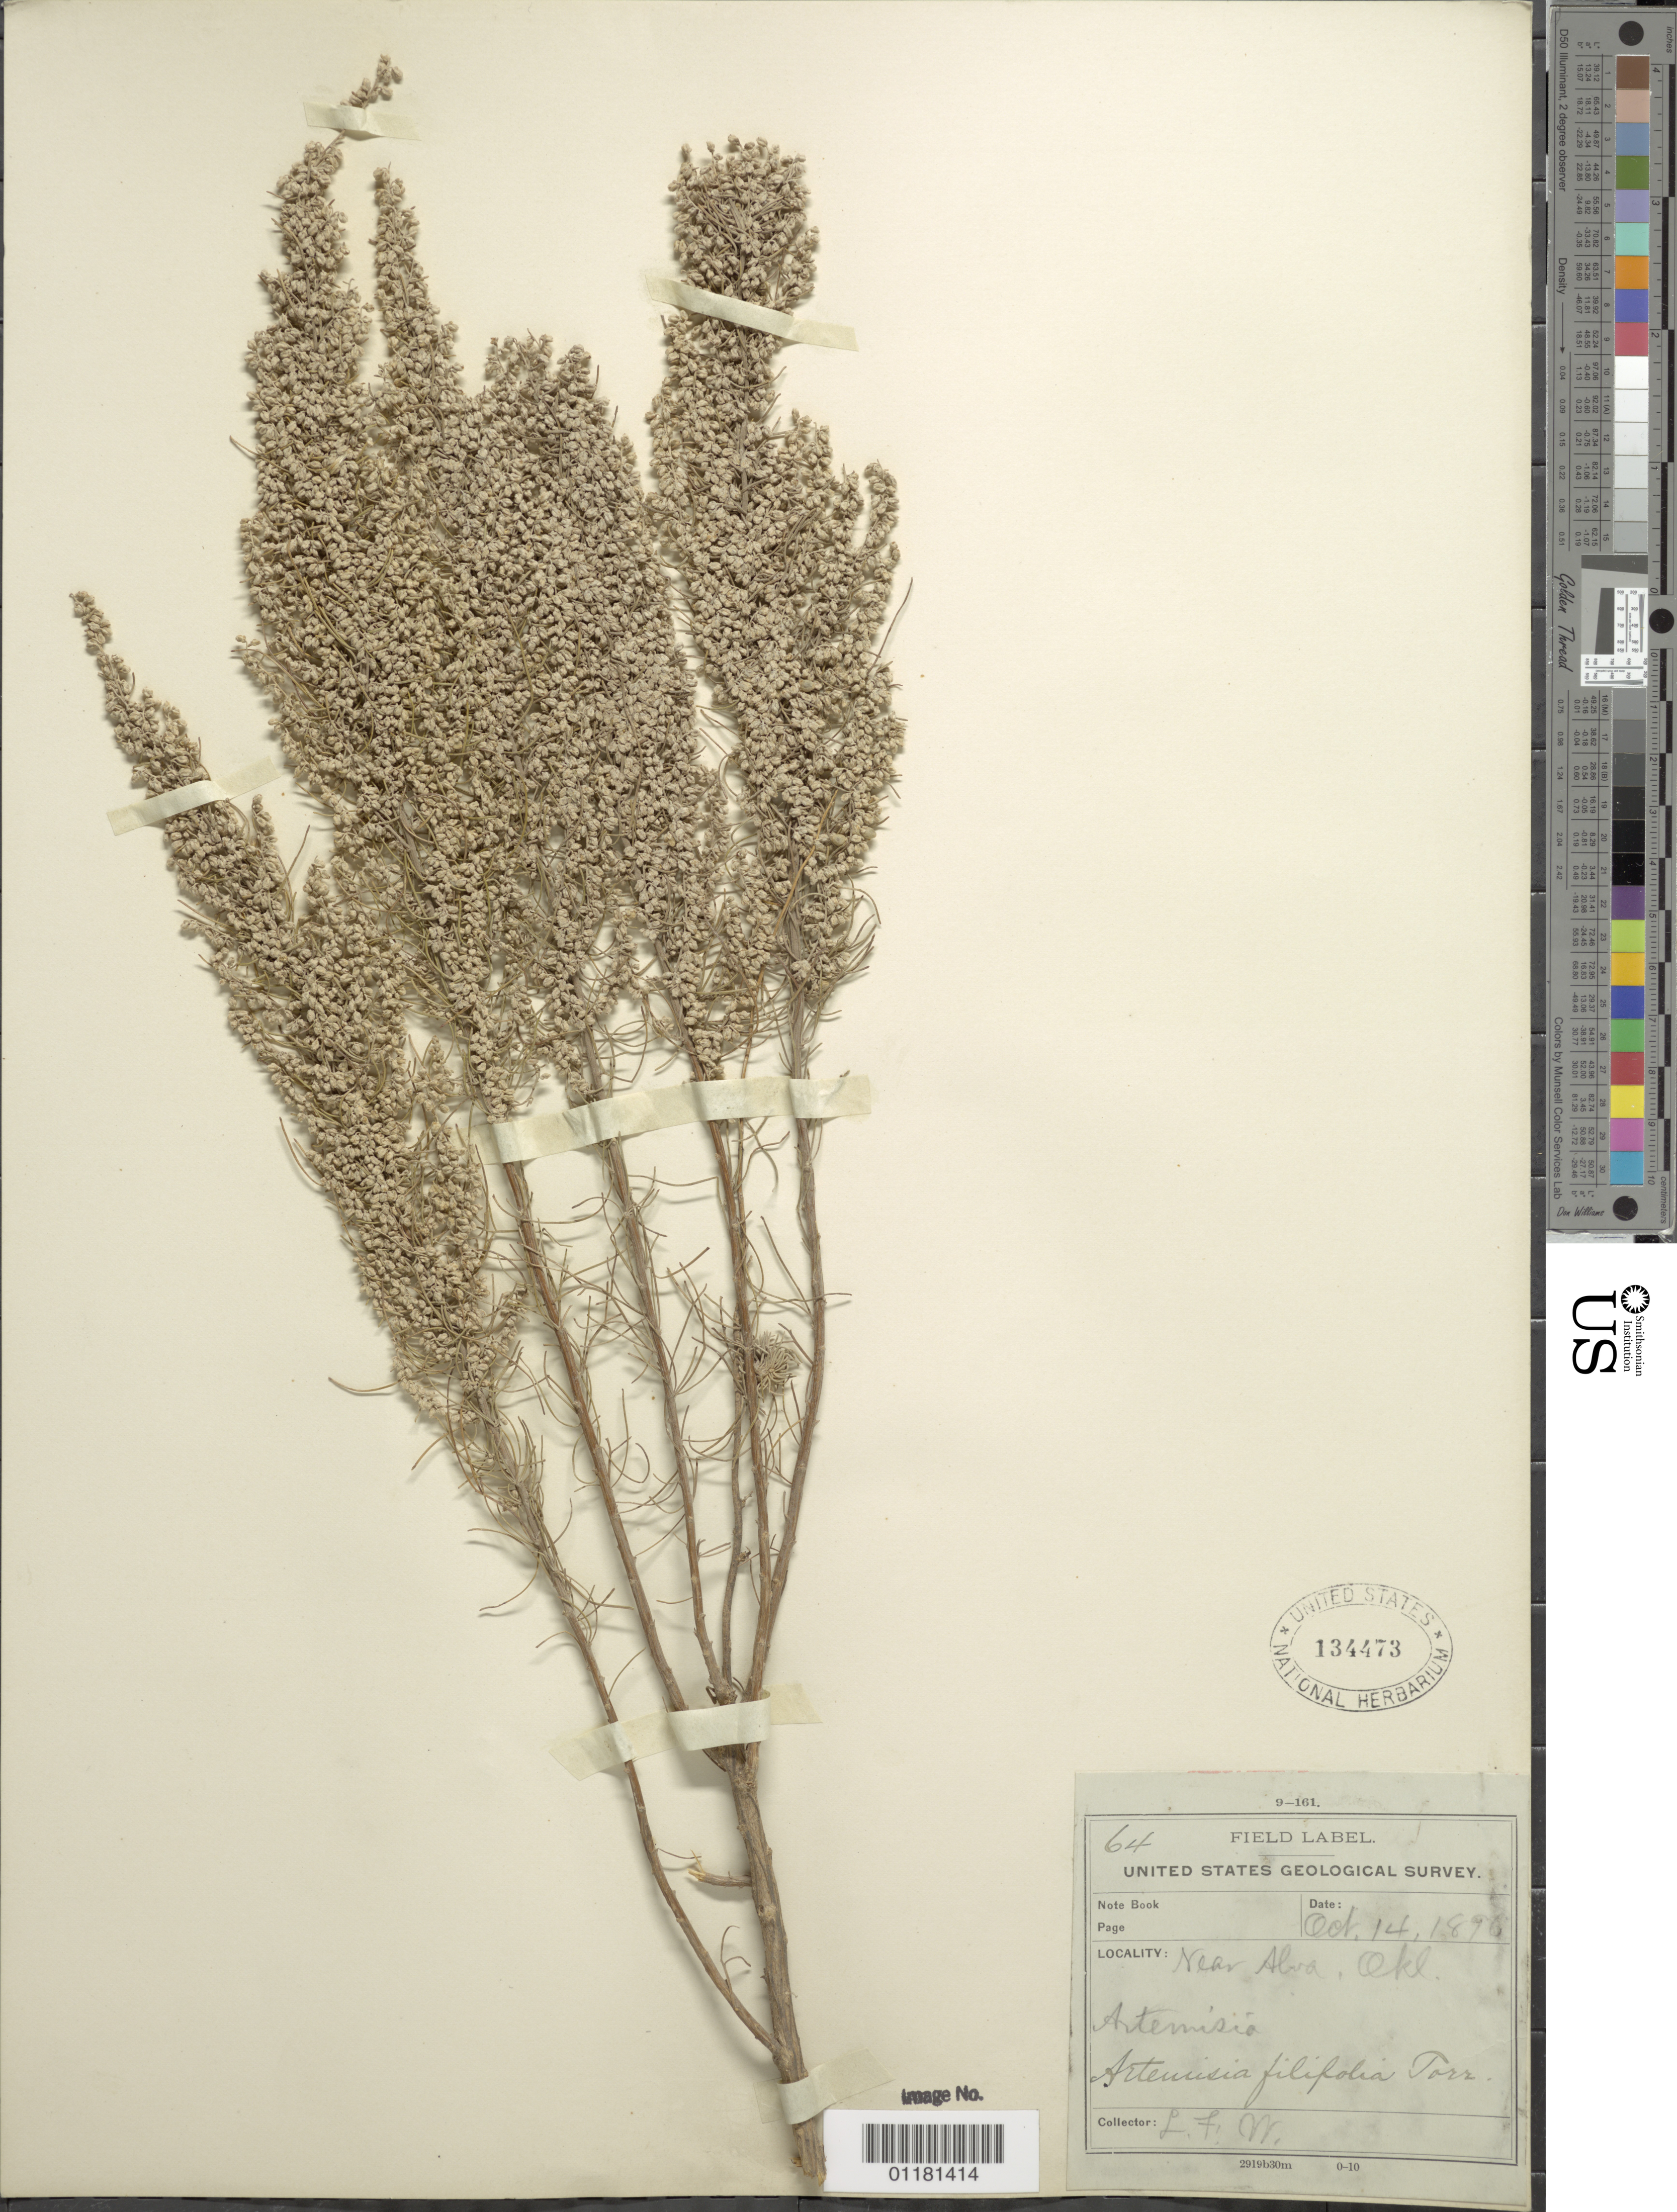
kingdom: Plantae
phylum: Tracheophyta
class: Magnoliopsida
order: Asterales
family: Asteraceae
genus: Artemisia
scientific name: Artemisia filifolia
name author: Torr.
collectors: L. F. Ward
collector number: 64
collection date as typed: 14 Oct 1896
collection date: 1896-10-14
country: United States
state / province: Oklahoma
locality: near Alva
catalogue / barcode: US 134473